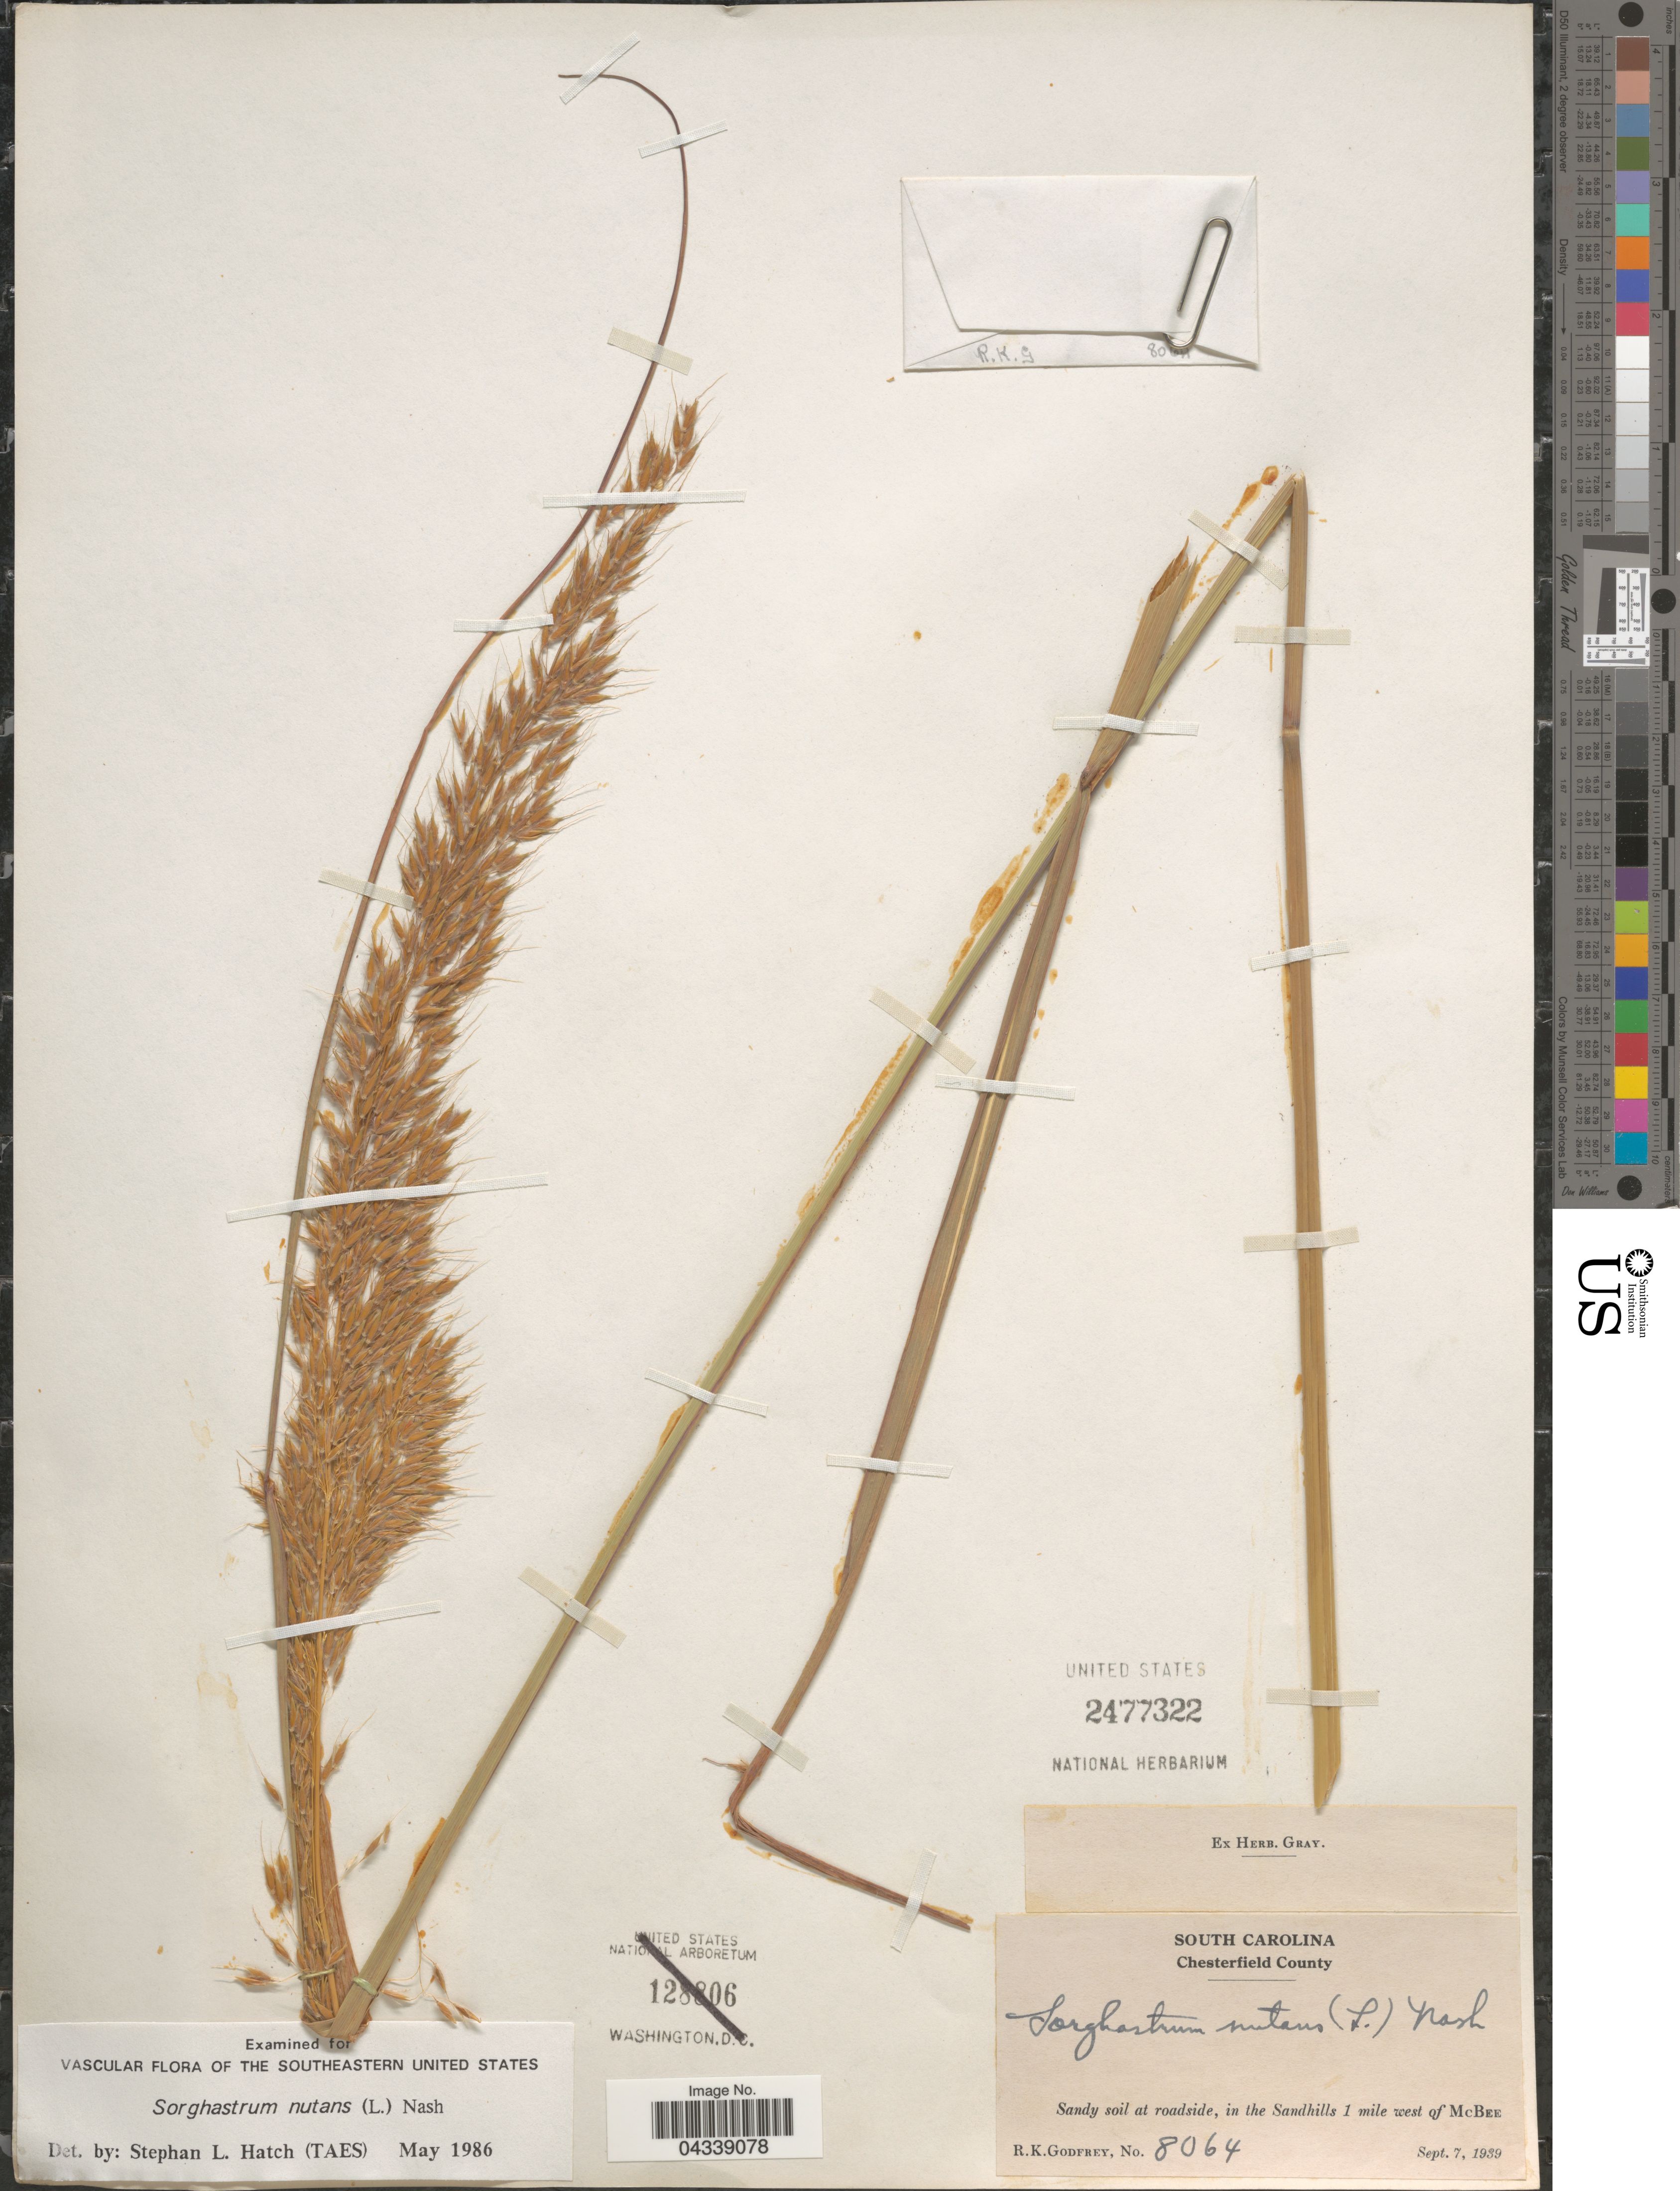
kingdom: Plantae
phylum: Tracheophyta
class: Liliopsida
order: Poales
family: Poaceae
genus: Sorghastrum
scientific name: Sorghastrum nutans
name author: (L.) Nash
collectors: R. K. Godfrey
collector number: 8064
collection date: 1939-09-07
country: United States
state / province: South Carolina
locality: Chesterfield County. Sandy soil at roadside, in the Sandhills 1 mile west of McBee.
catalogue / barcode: US 2477322